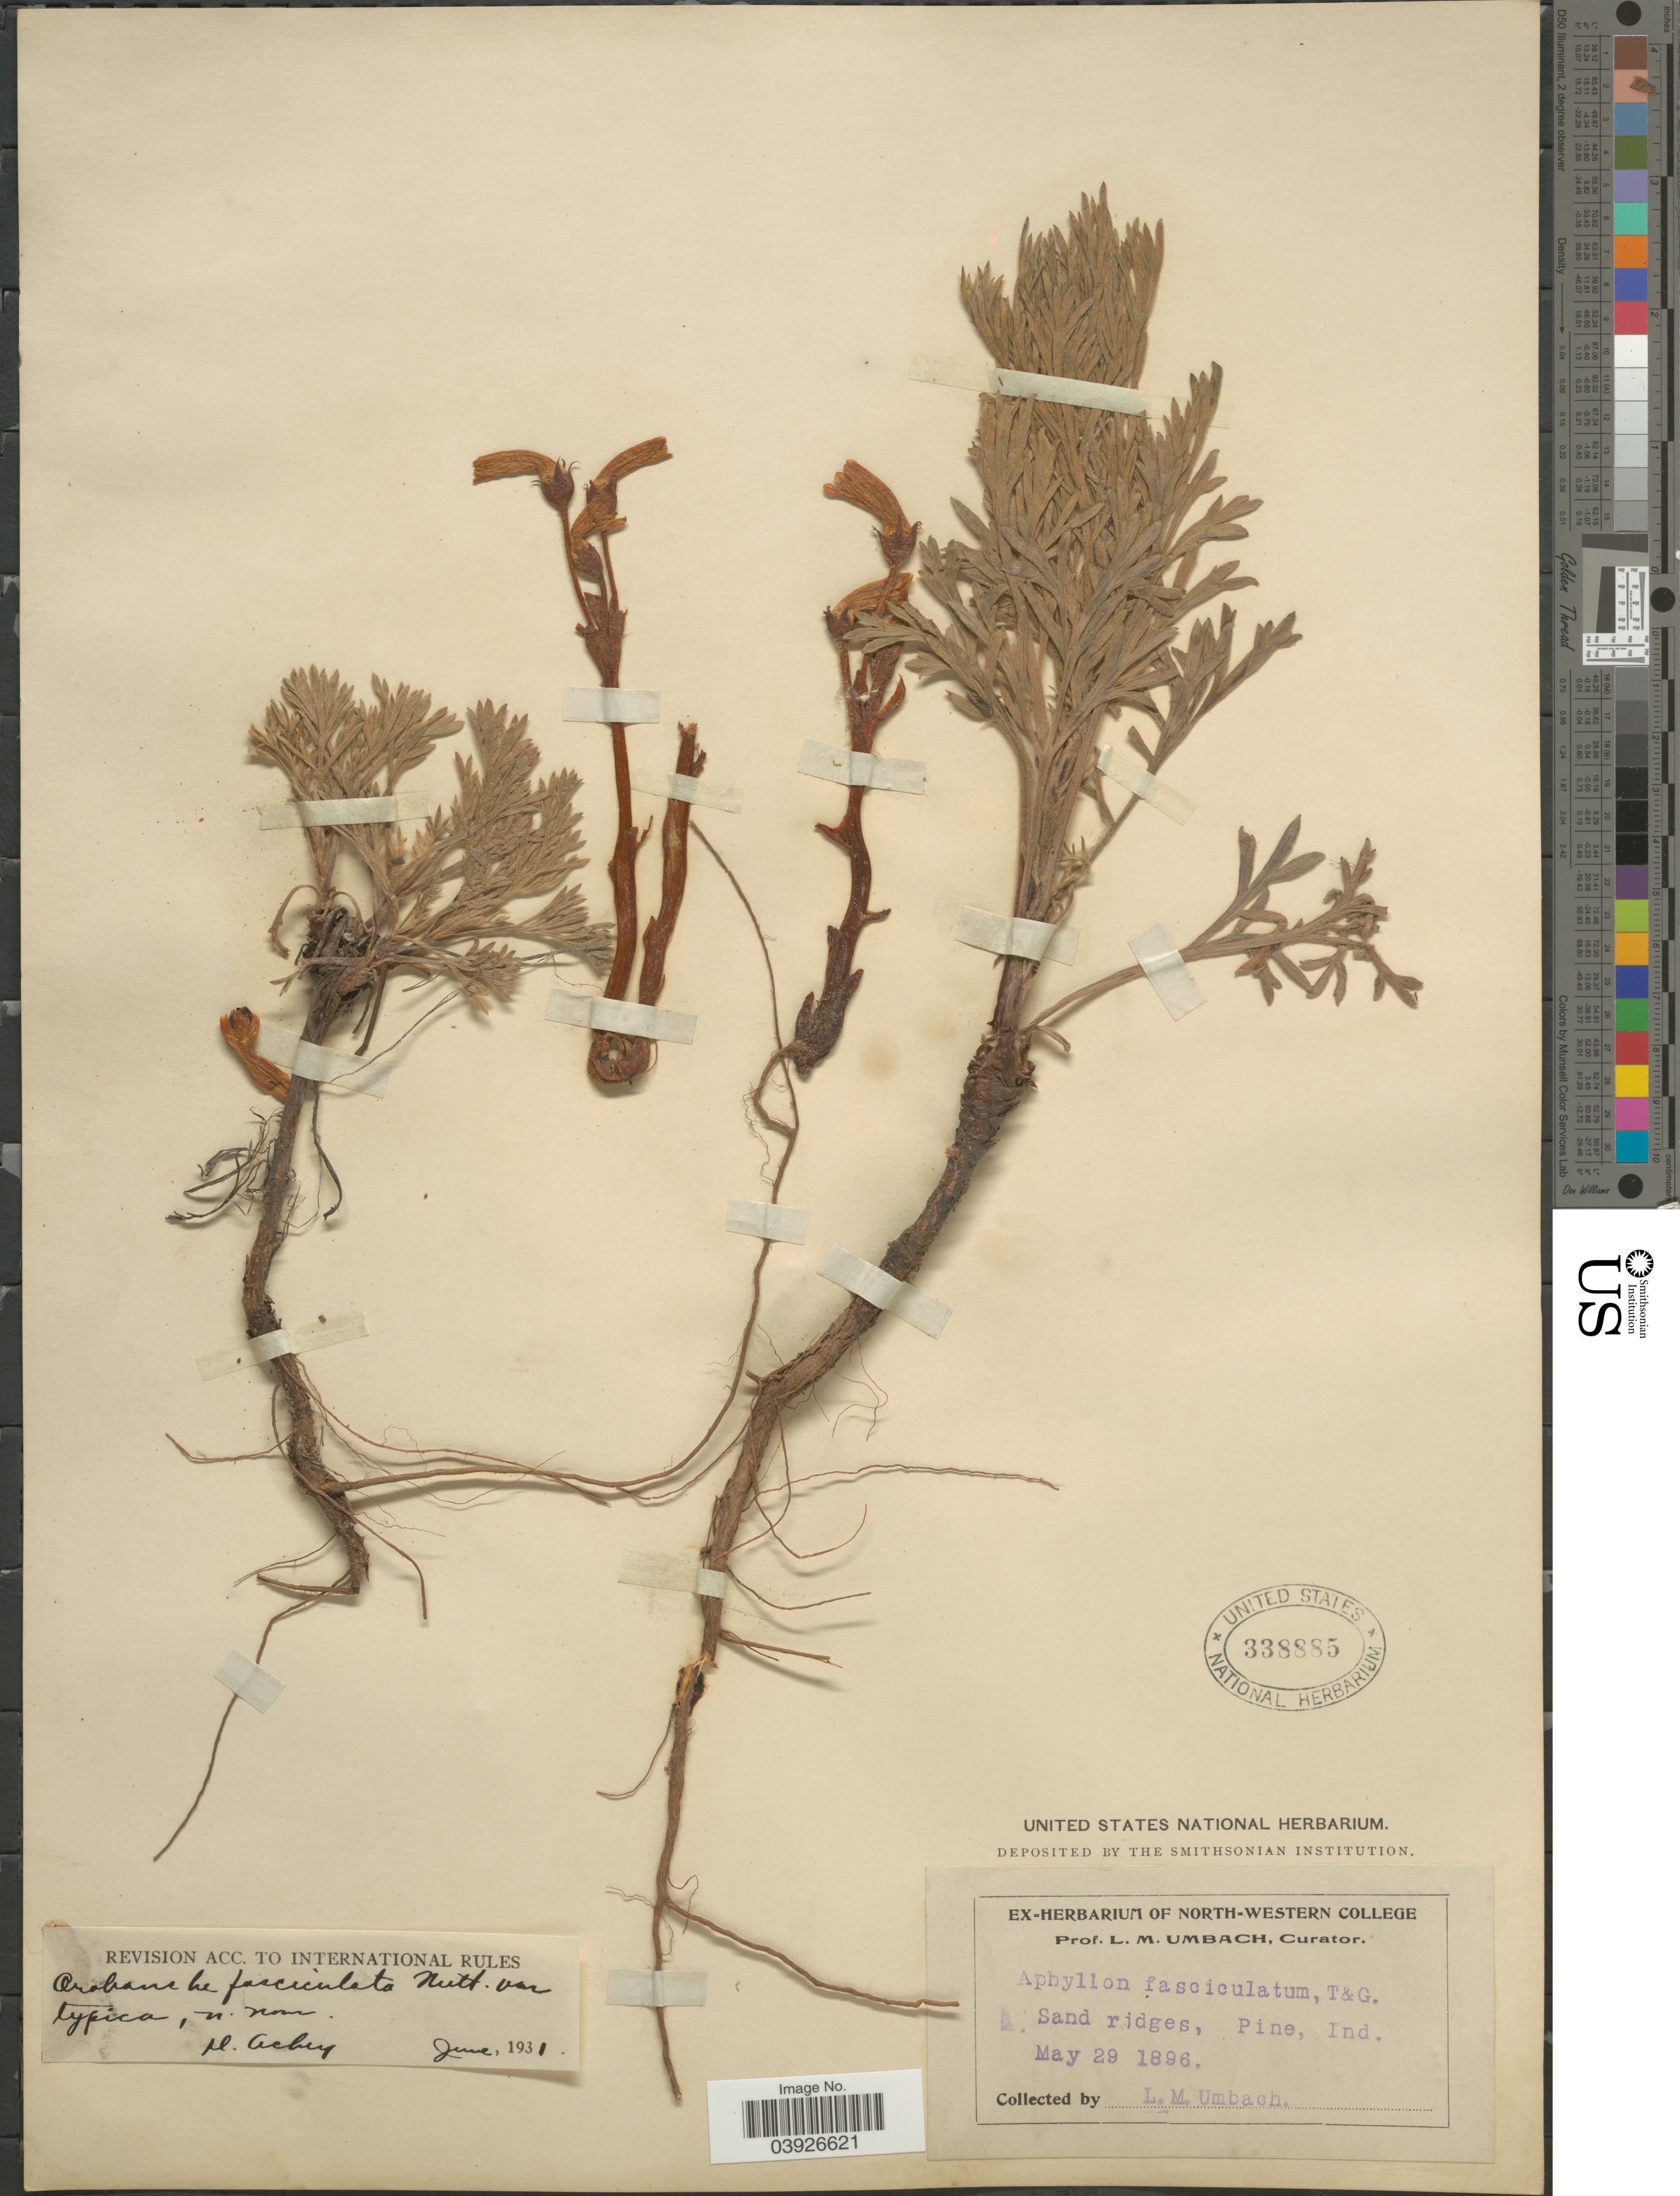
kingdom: Plantae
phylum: Tracheophyta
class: Magnoliopsida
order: Lamiales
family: Orobanchaceae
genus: Aphyllon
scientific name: Aphyllon fasciculatum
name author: (Nutt.) Torr. & A. Gray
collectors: L. M. Umbach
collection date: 1896-05-29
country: United States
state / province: Indiana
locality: Sand ridges, Pine.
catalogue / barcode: US 338885